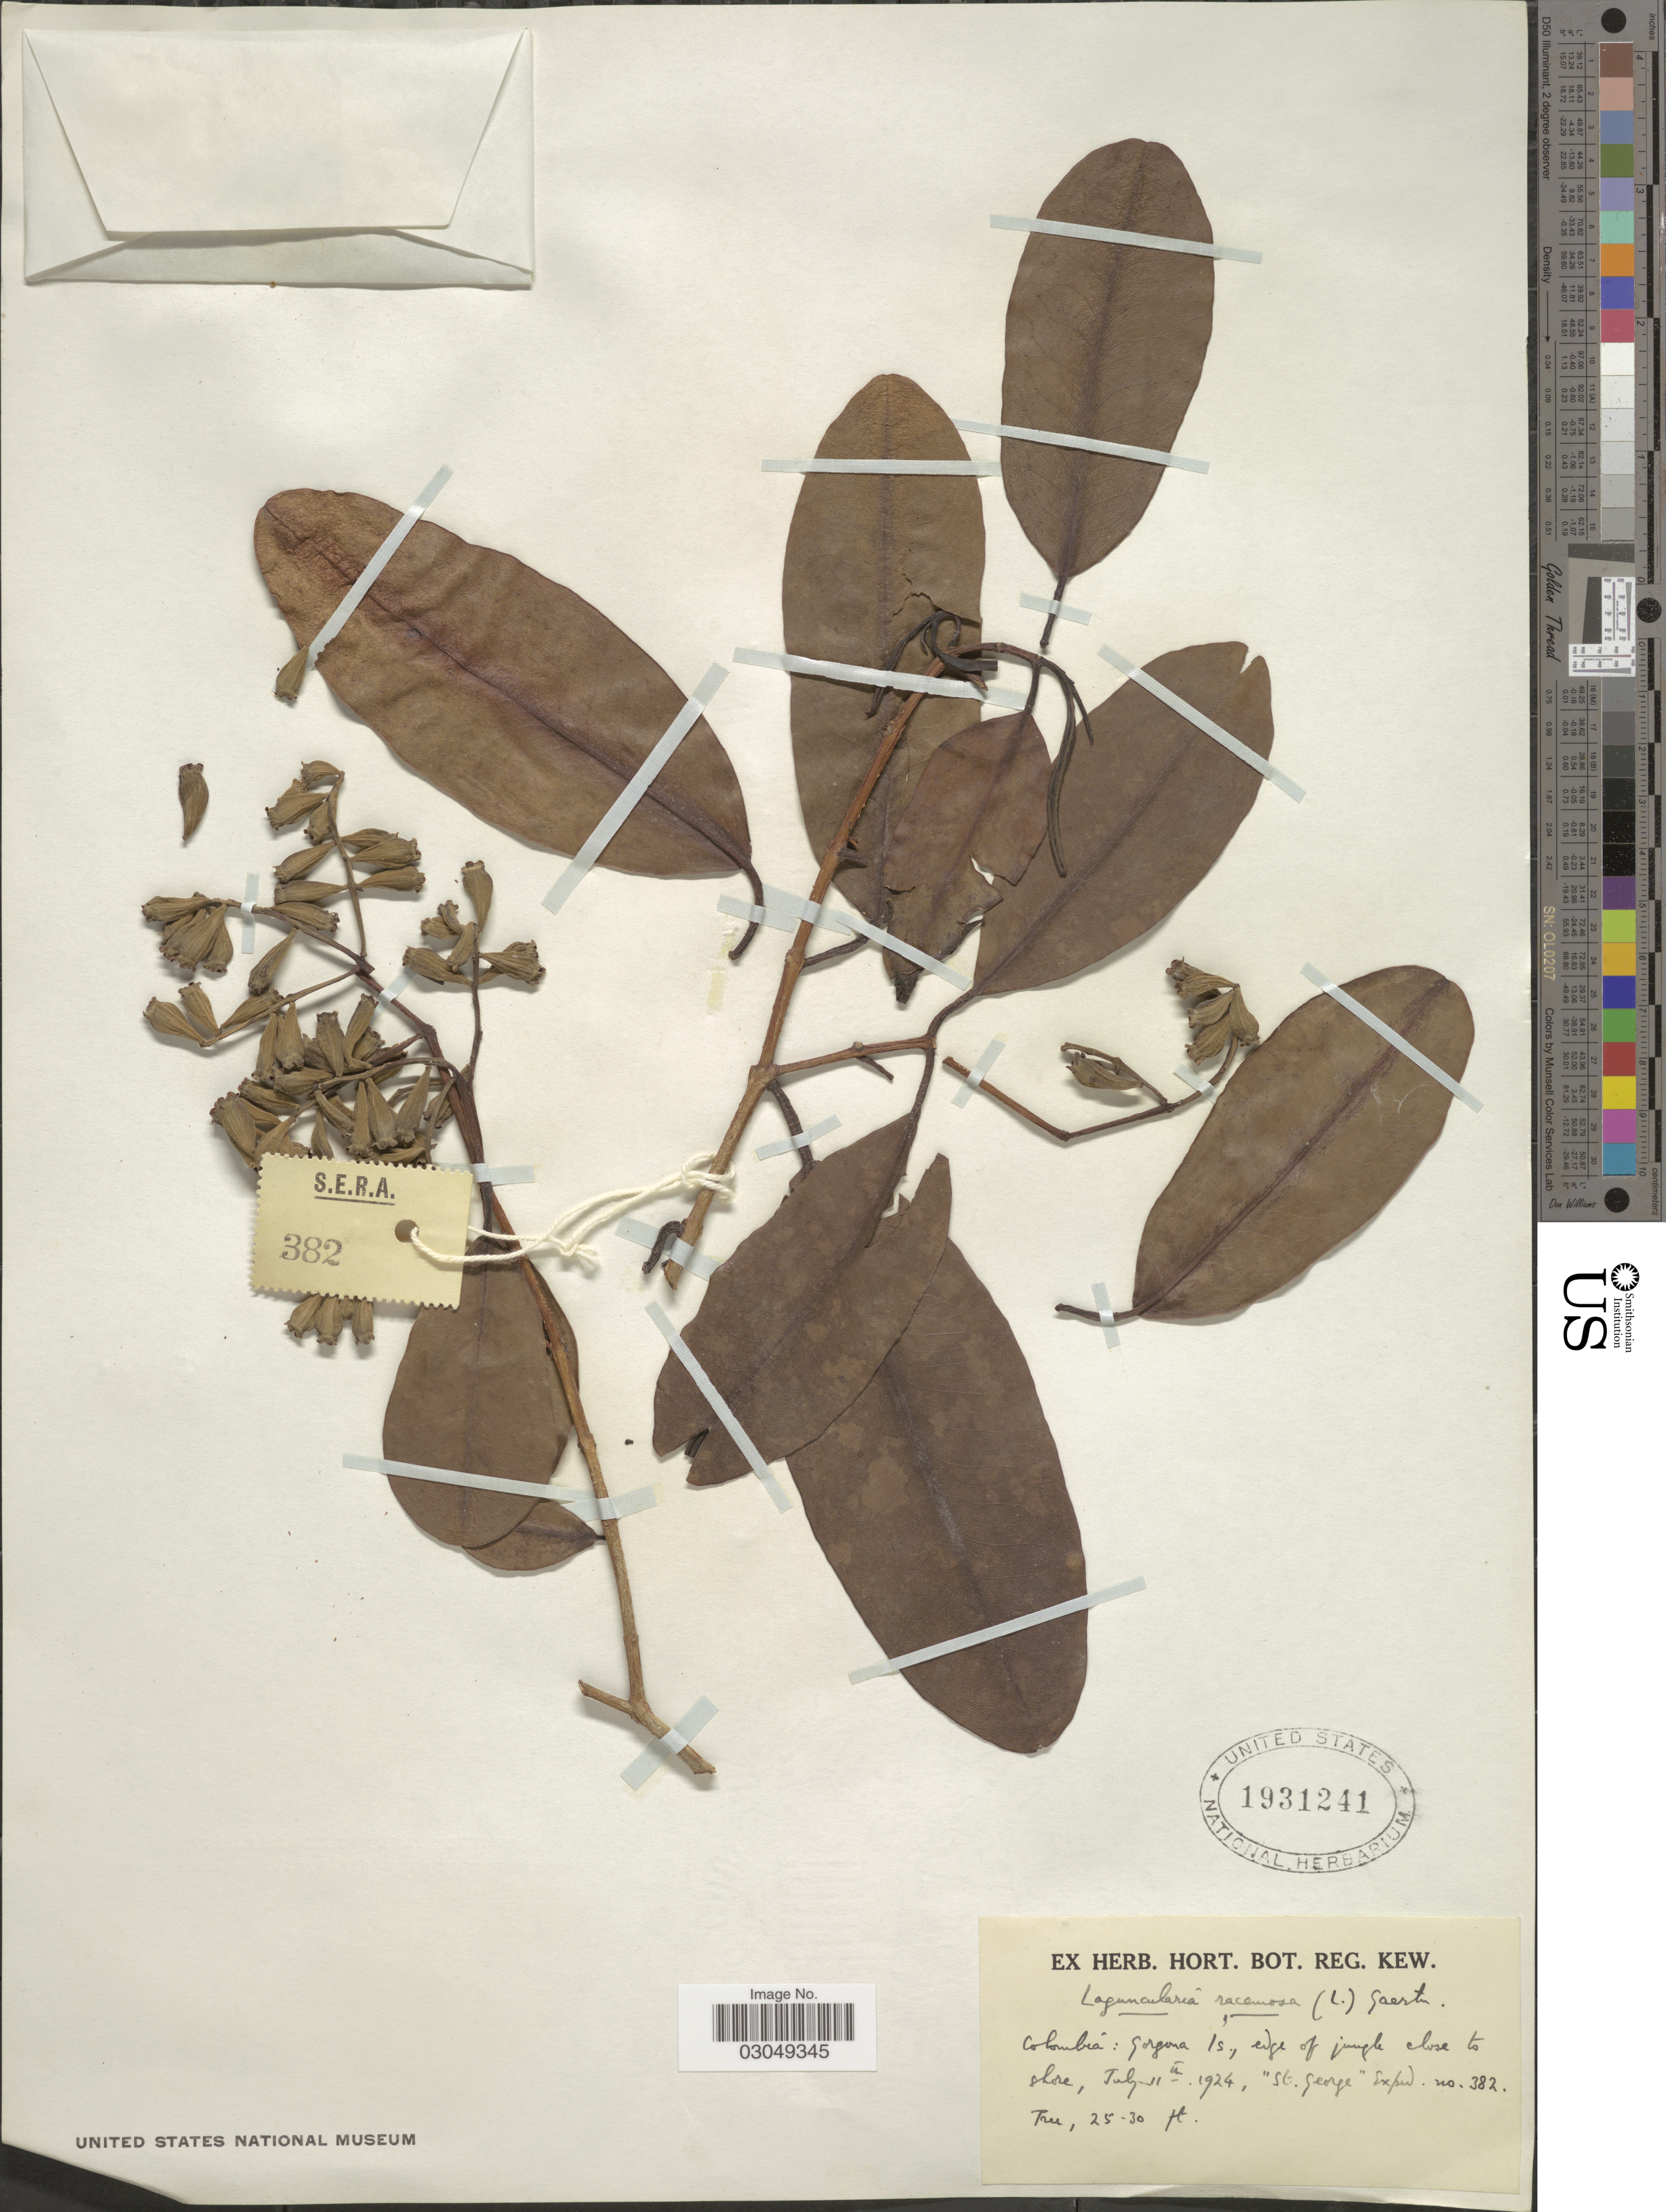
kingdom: Plantae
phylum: Tracheophyta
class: Magnoliopsida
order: Myrtales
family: Combretaceae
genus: Laguncularia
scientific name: Laguncularia racemosa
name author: (L.) C.F. Gaertn.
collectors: ex herb. Hort. Reg. Kew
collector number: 382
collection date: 1924-07-11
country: Colombia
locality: Gorgona Is., edge of jungle close to shore.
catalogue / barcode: US 1931241